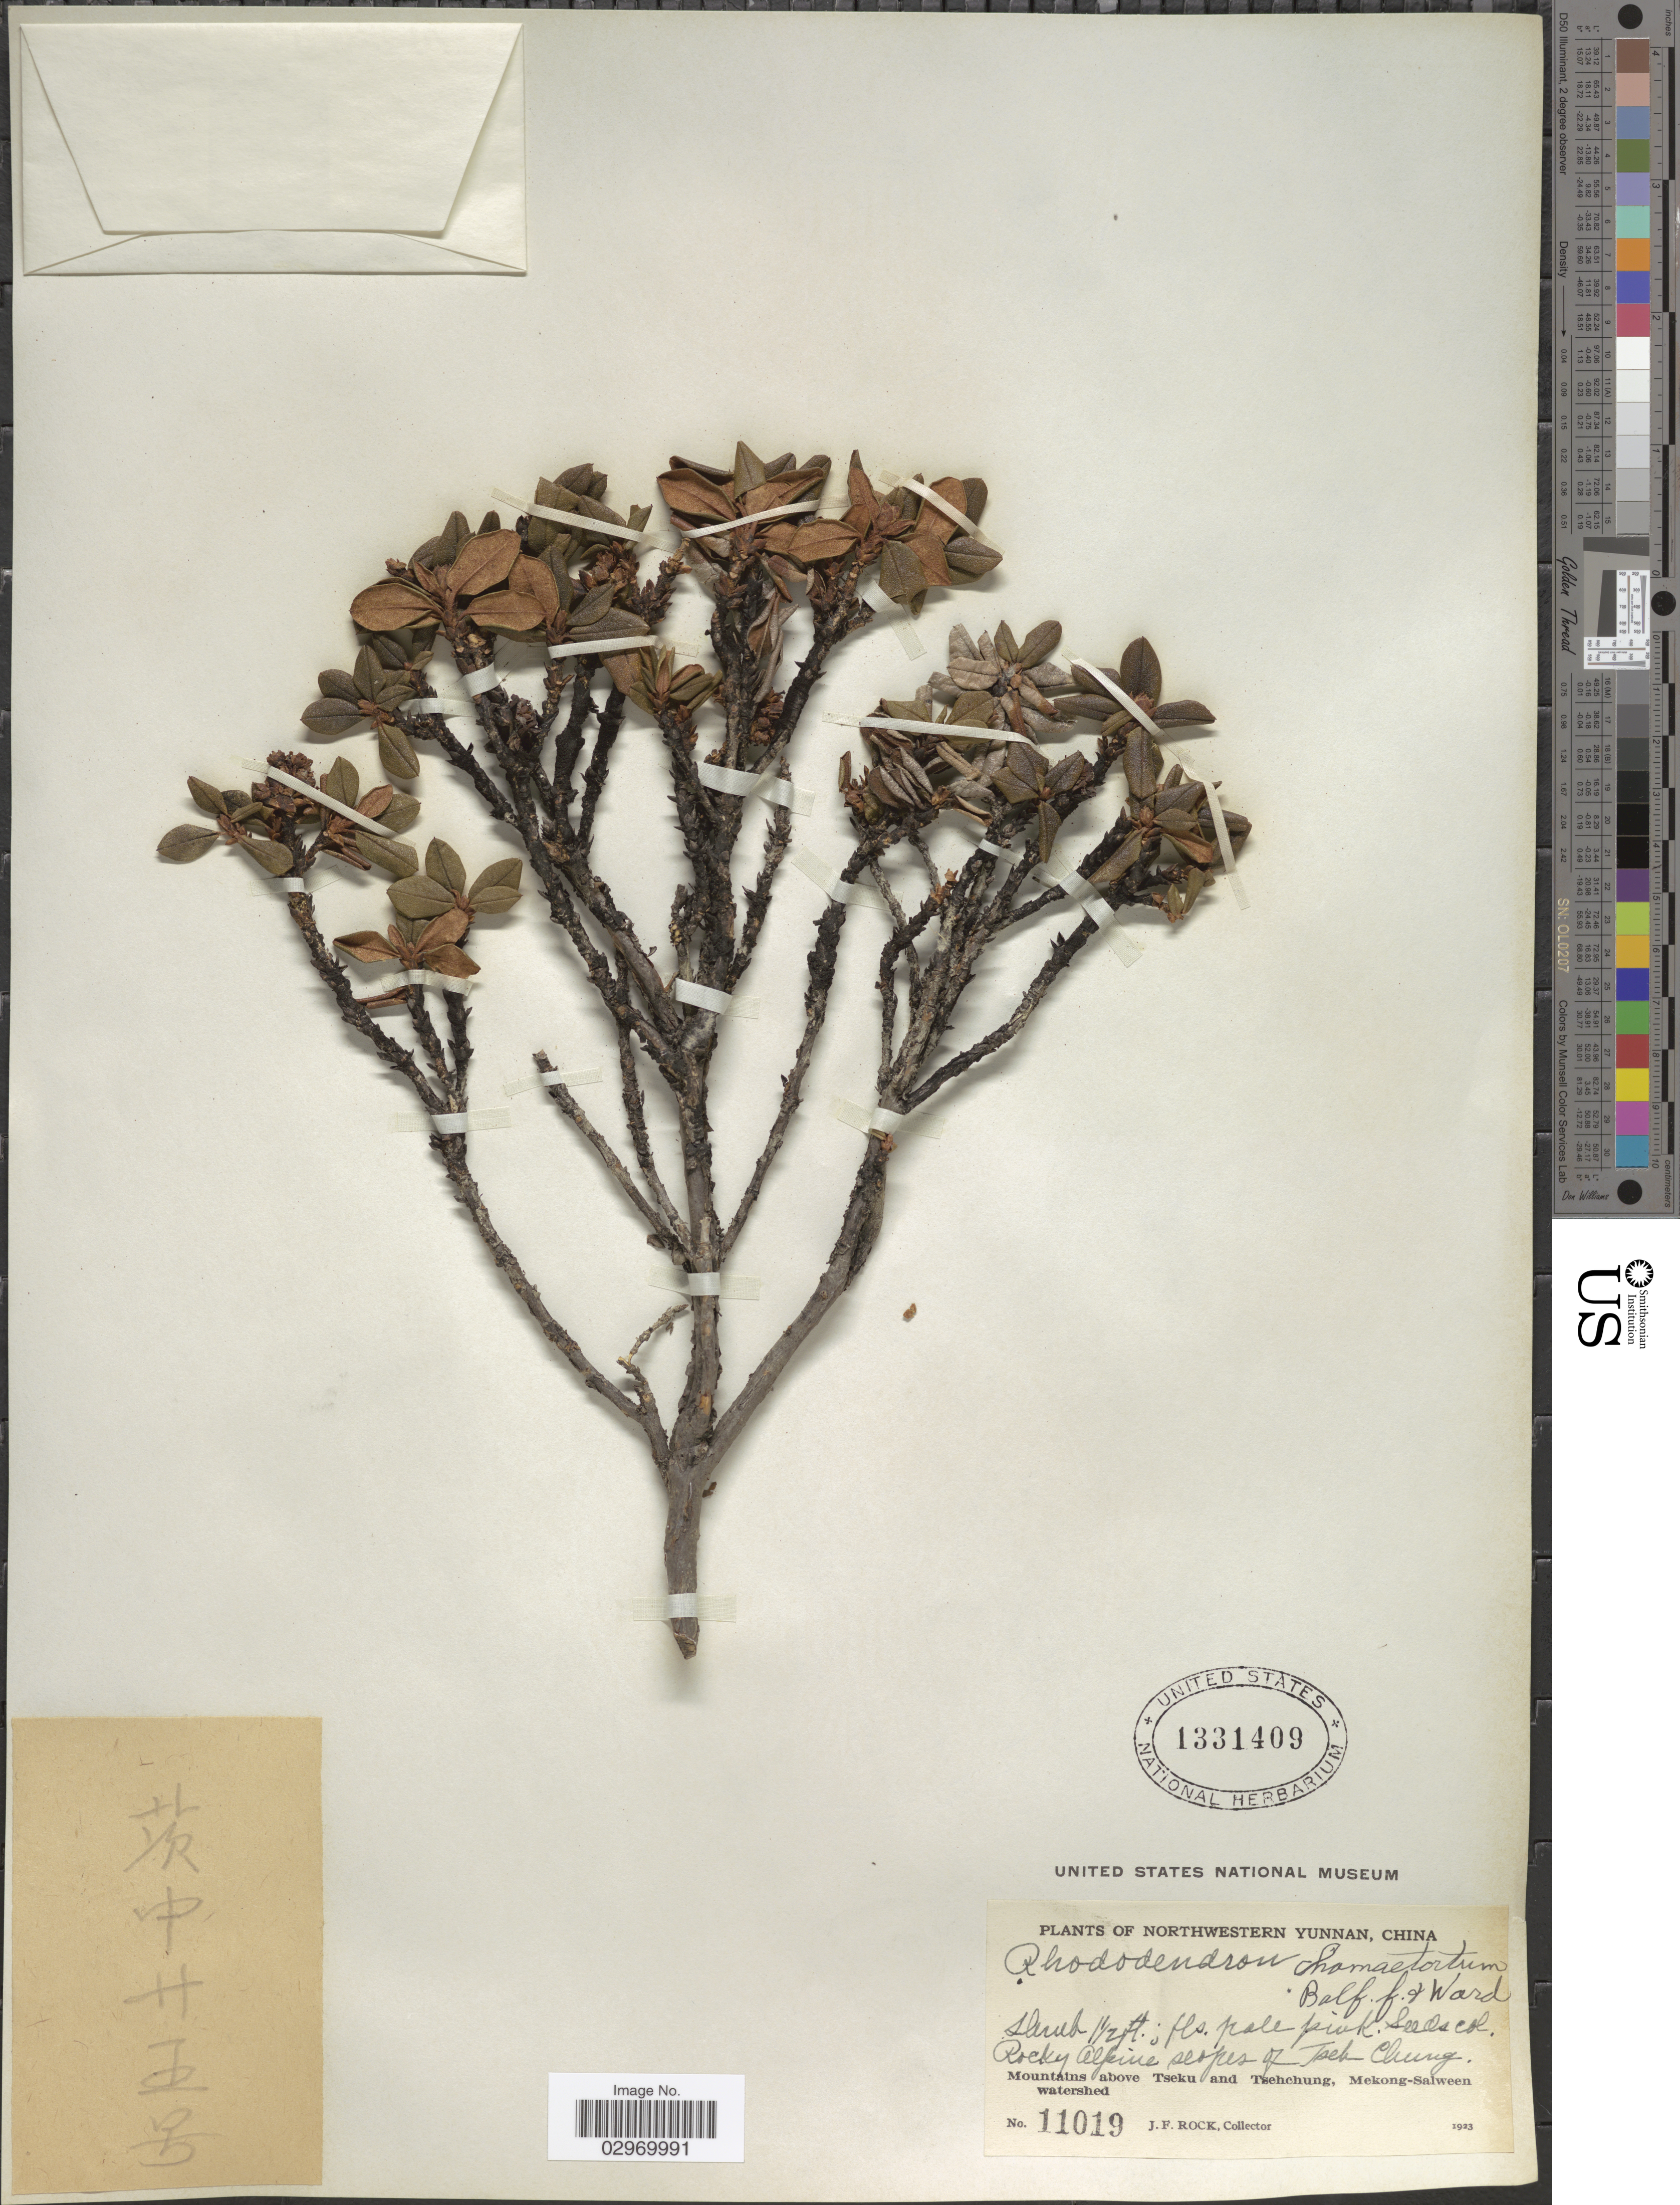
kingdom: Plantae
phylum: Tracheophyta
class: Magnoliopsida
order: Ericales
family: Ericaceae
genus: Rhododendron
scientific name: Rhododendron chamaetortum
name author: Balf. f. & Kingdon-Ward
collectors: J. Rock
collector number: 11019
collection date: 1923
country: China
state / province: Yunnan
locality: Northwestern Yunnan, Rocky alpine slopes of Tseh Chung, Mountains above Tseku and Tsehchung, Mekong-Salween watershed.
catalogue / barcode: US 1331409